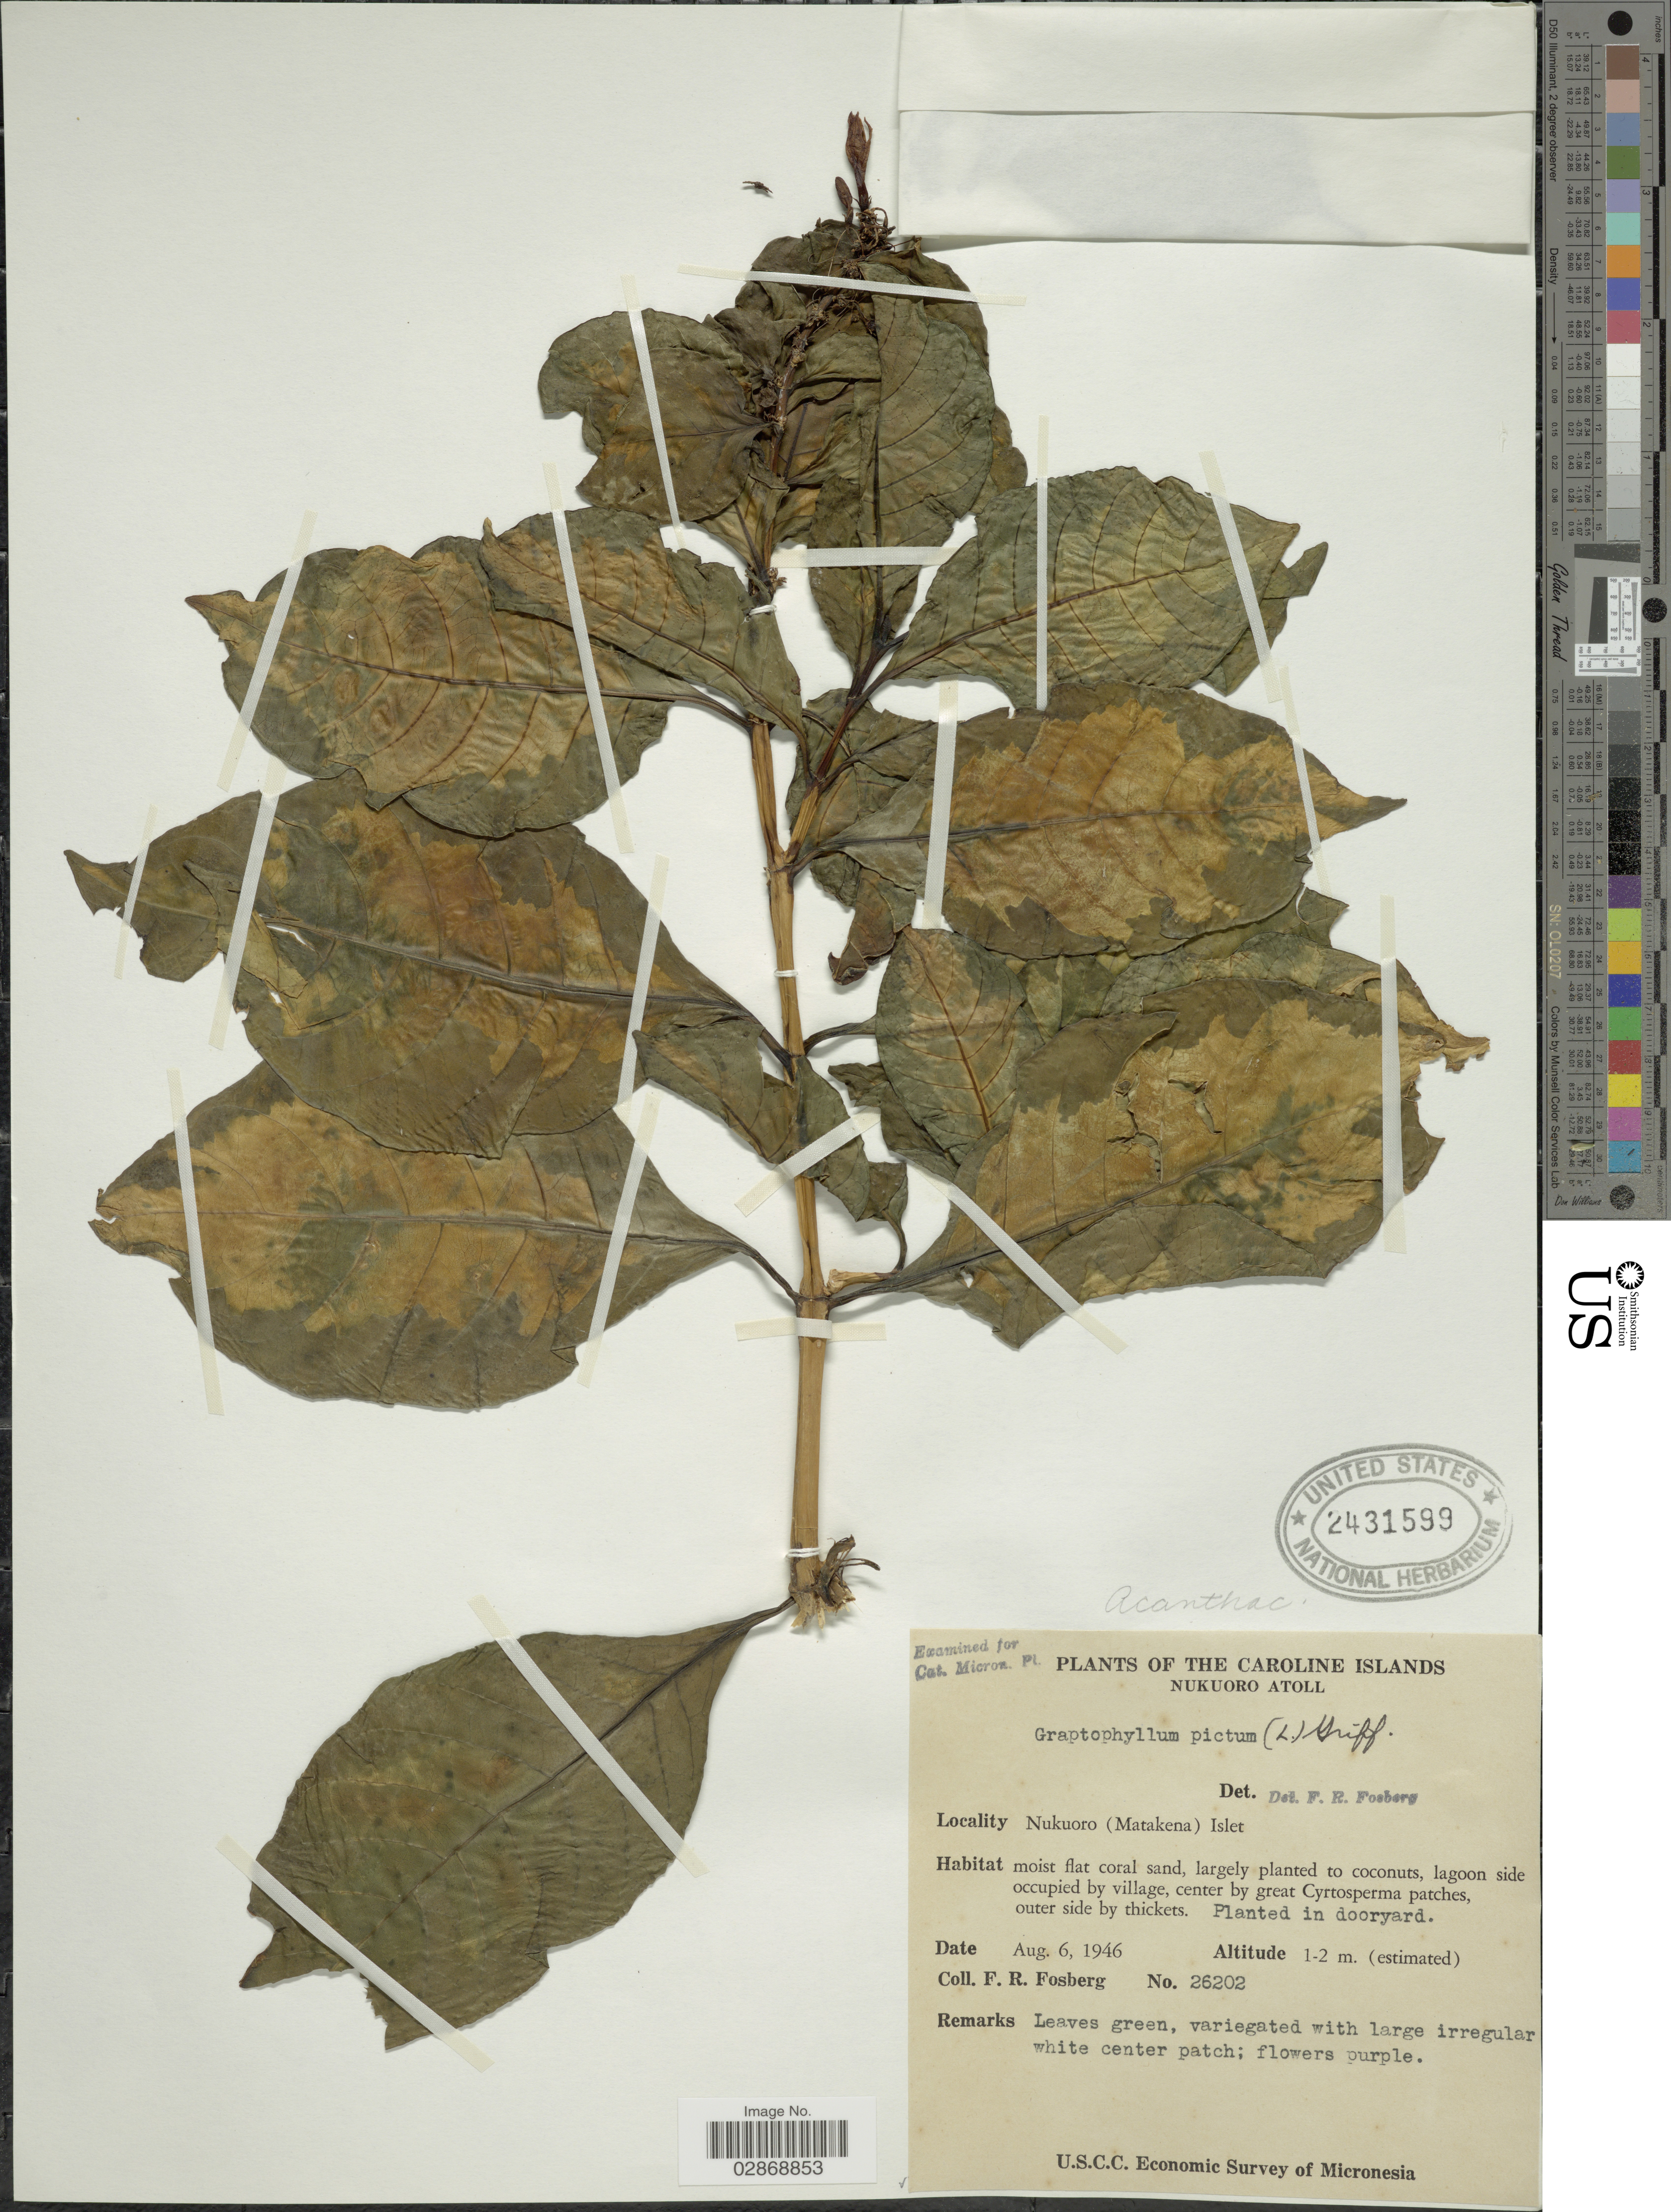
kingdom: Plantae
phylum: Tracheophyta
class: Magnoliopsida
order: Lamiales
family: Acanthaceae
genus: Graptophyllum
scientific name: Graptophyllum pictum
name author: (L.) Griff.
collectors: F. R. Fosberg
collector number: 26202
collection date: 1946-08-06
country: Micronesia, Federated States of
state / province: Pohnpei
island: Nukuoro Atoll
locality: Caroline Islands. Nukuoro Atoll. Nukuoro (Matakena) Islet.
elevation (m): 1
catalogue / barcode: US 2431599